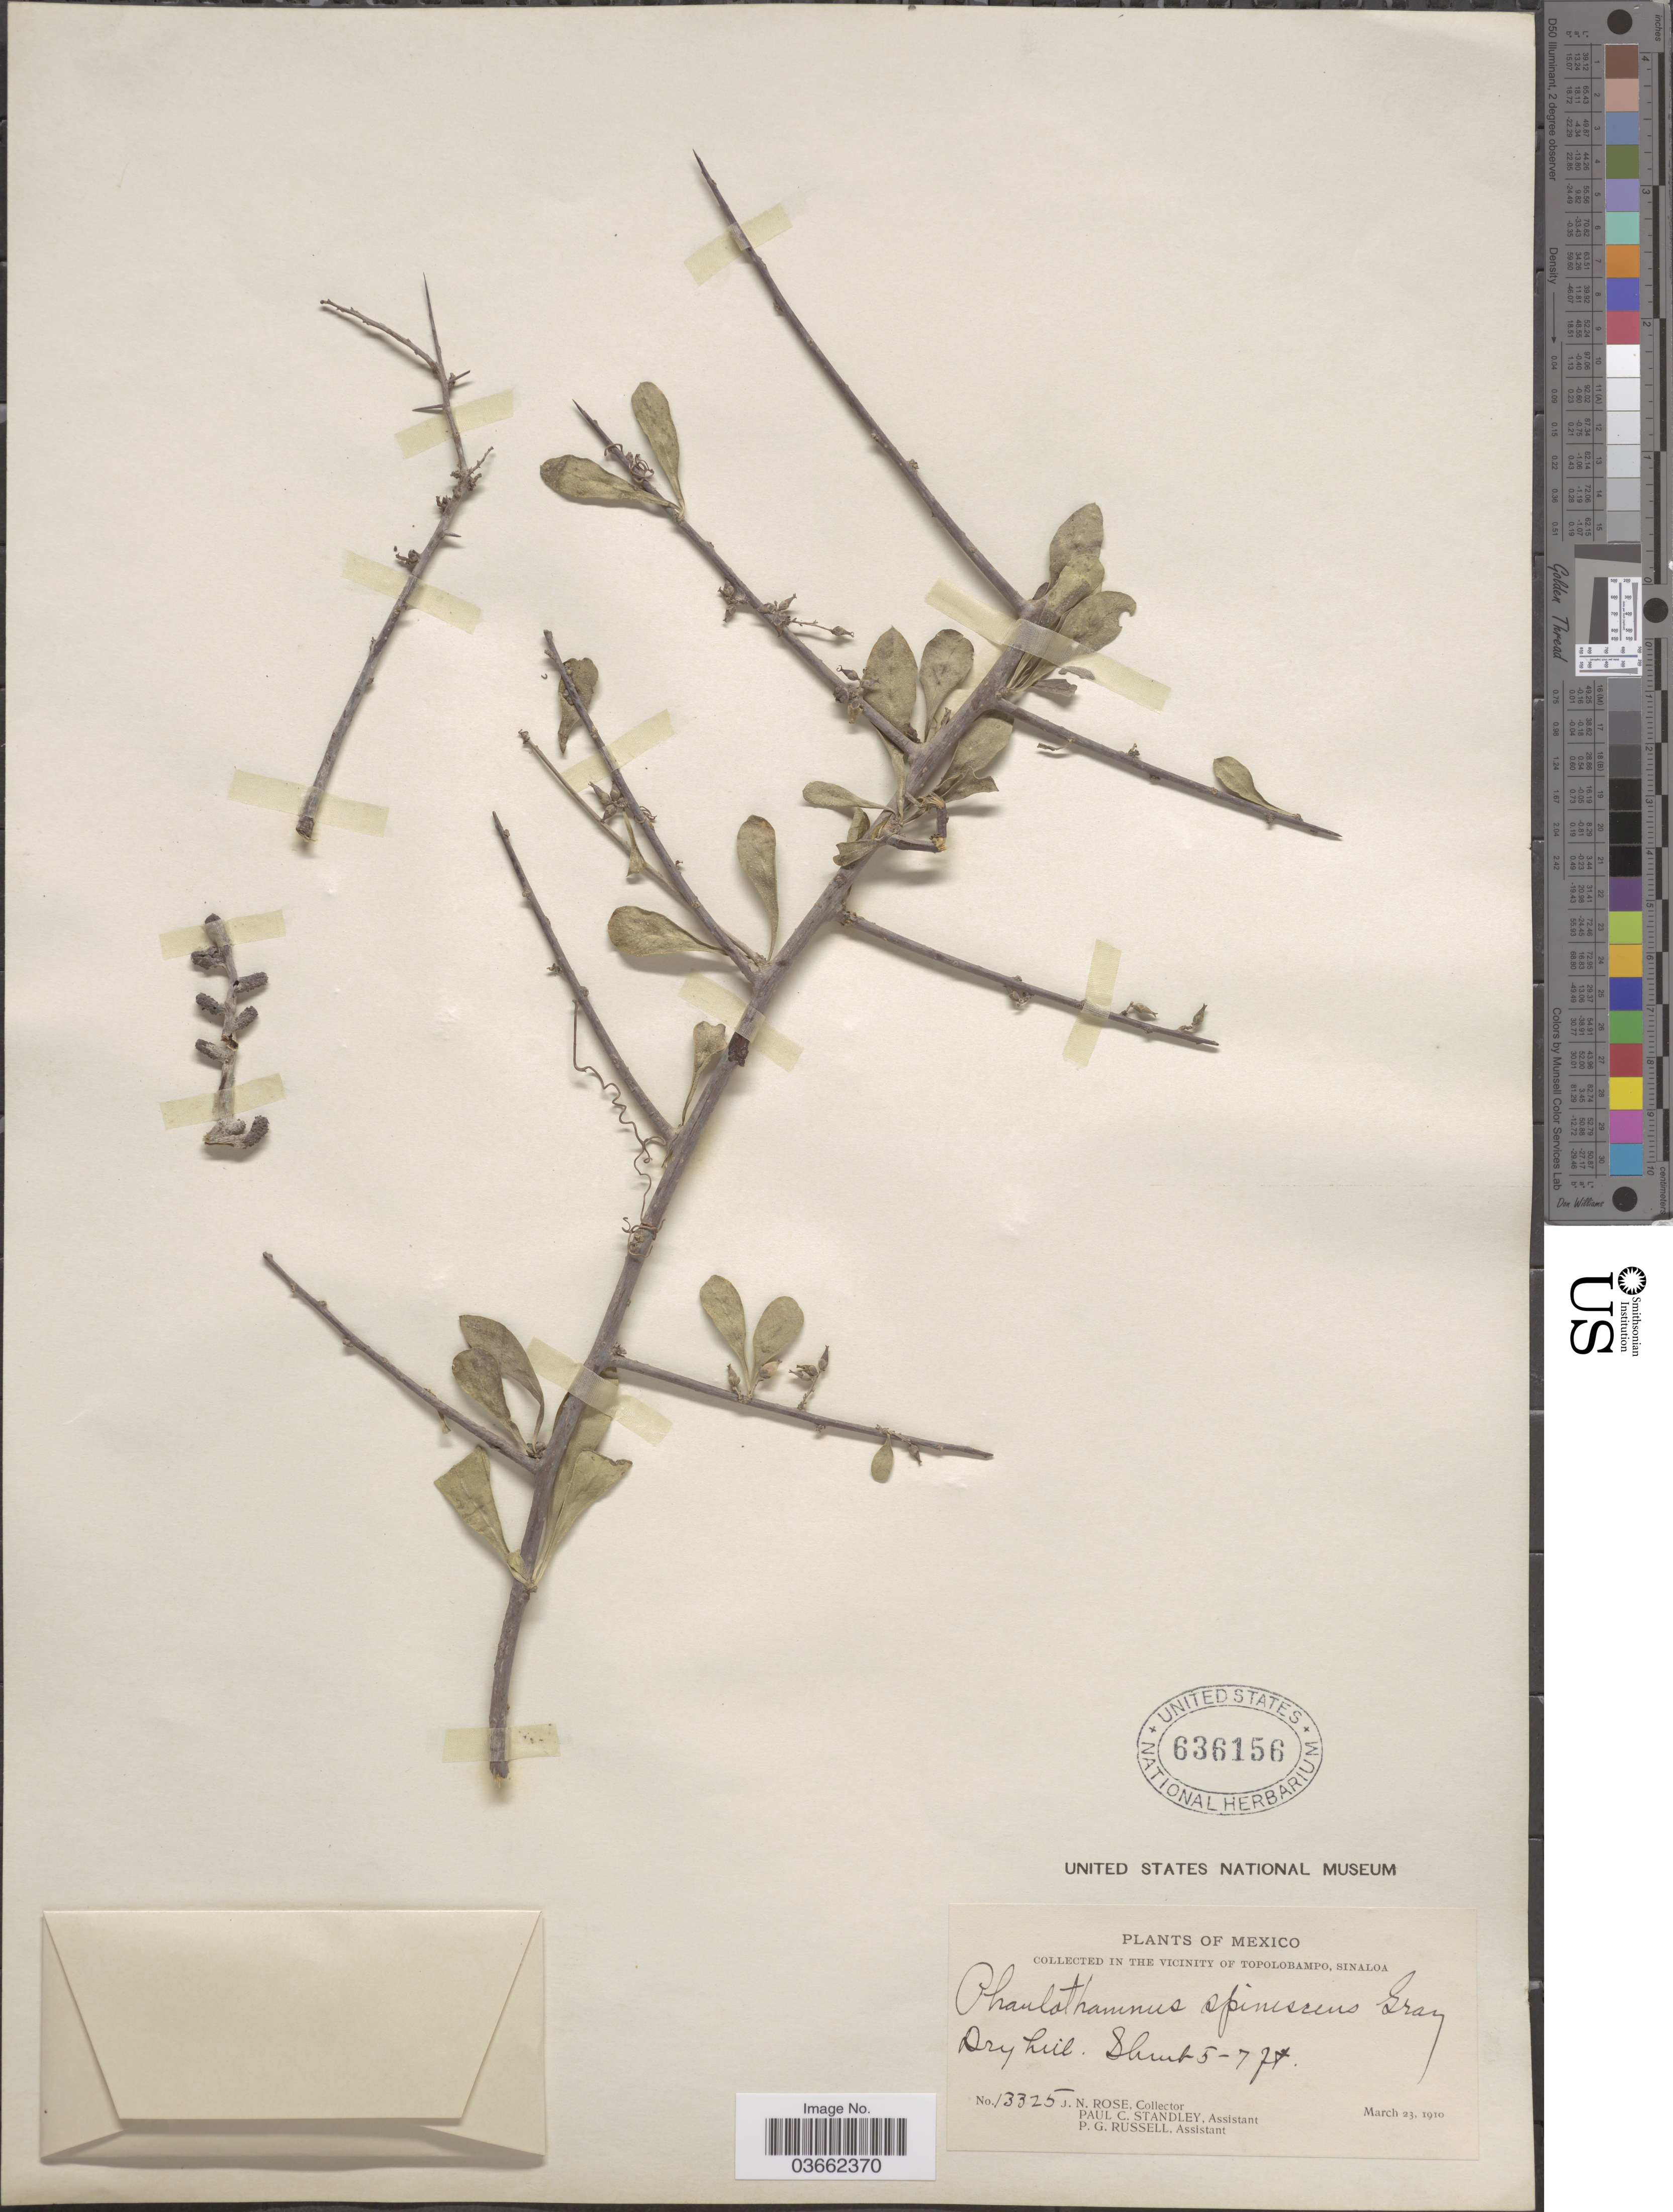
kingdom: Plantae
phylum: Tracheophyta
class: Magnoliopsida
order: Caryophyllales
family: Achatocarpaceae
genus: Phaulothamnus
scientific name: Phaulothamnus spinescens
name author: A. Gray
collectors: J. N. Rose, P. C. Standley & P. G. Russell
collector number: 13325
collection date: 1910-03-23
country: Mexico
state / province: Sinaloa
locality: In the vicinity of Topolobampo.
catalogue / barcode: US 636156